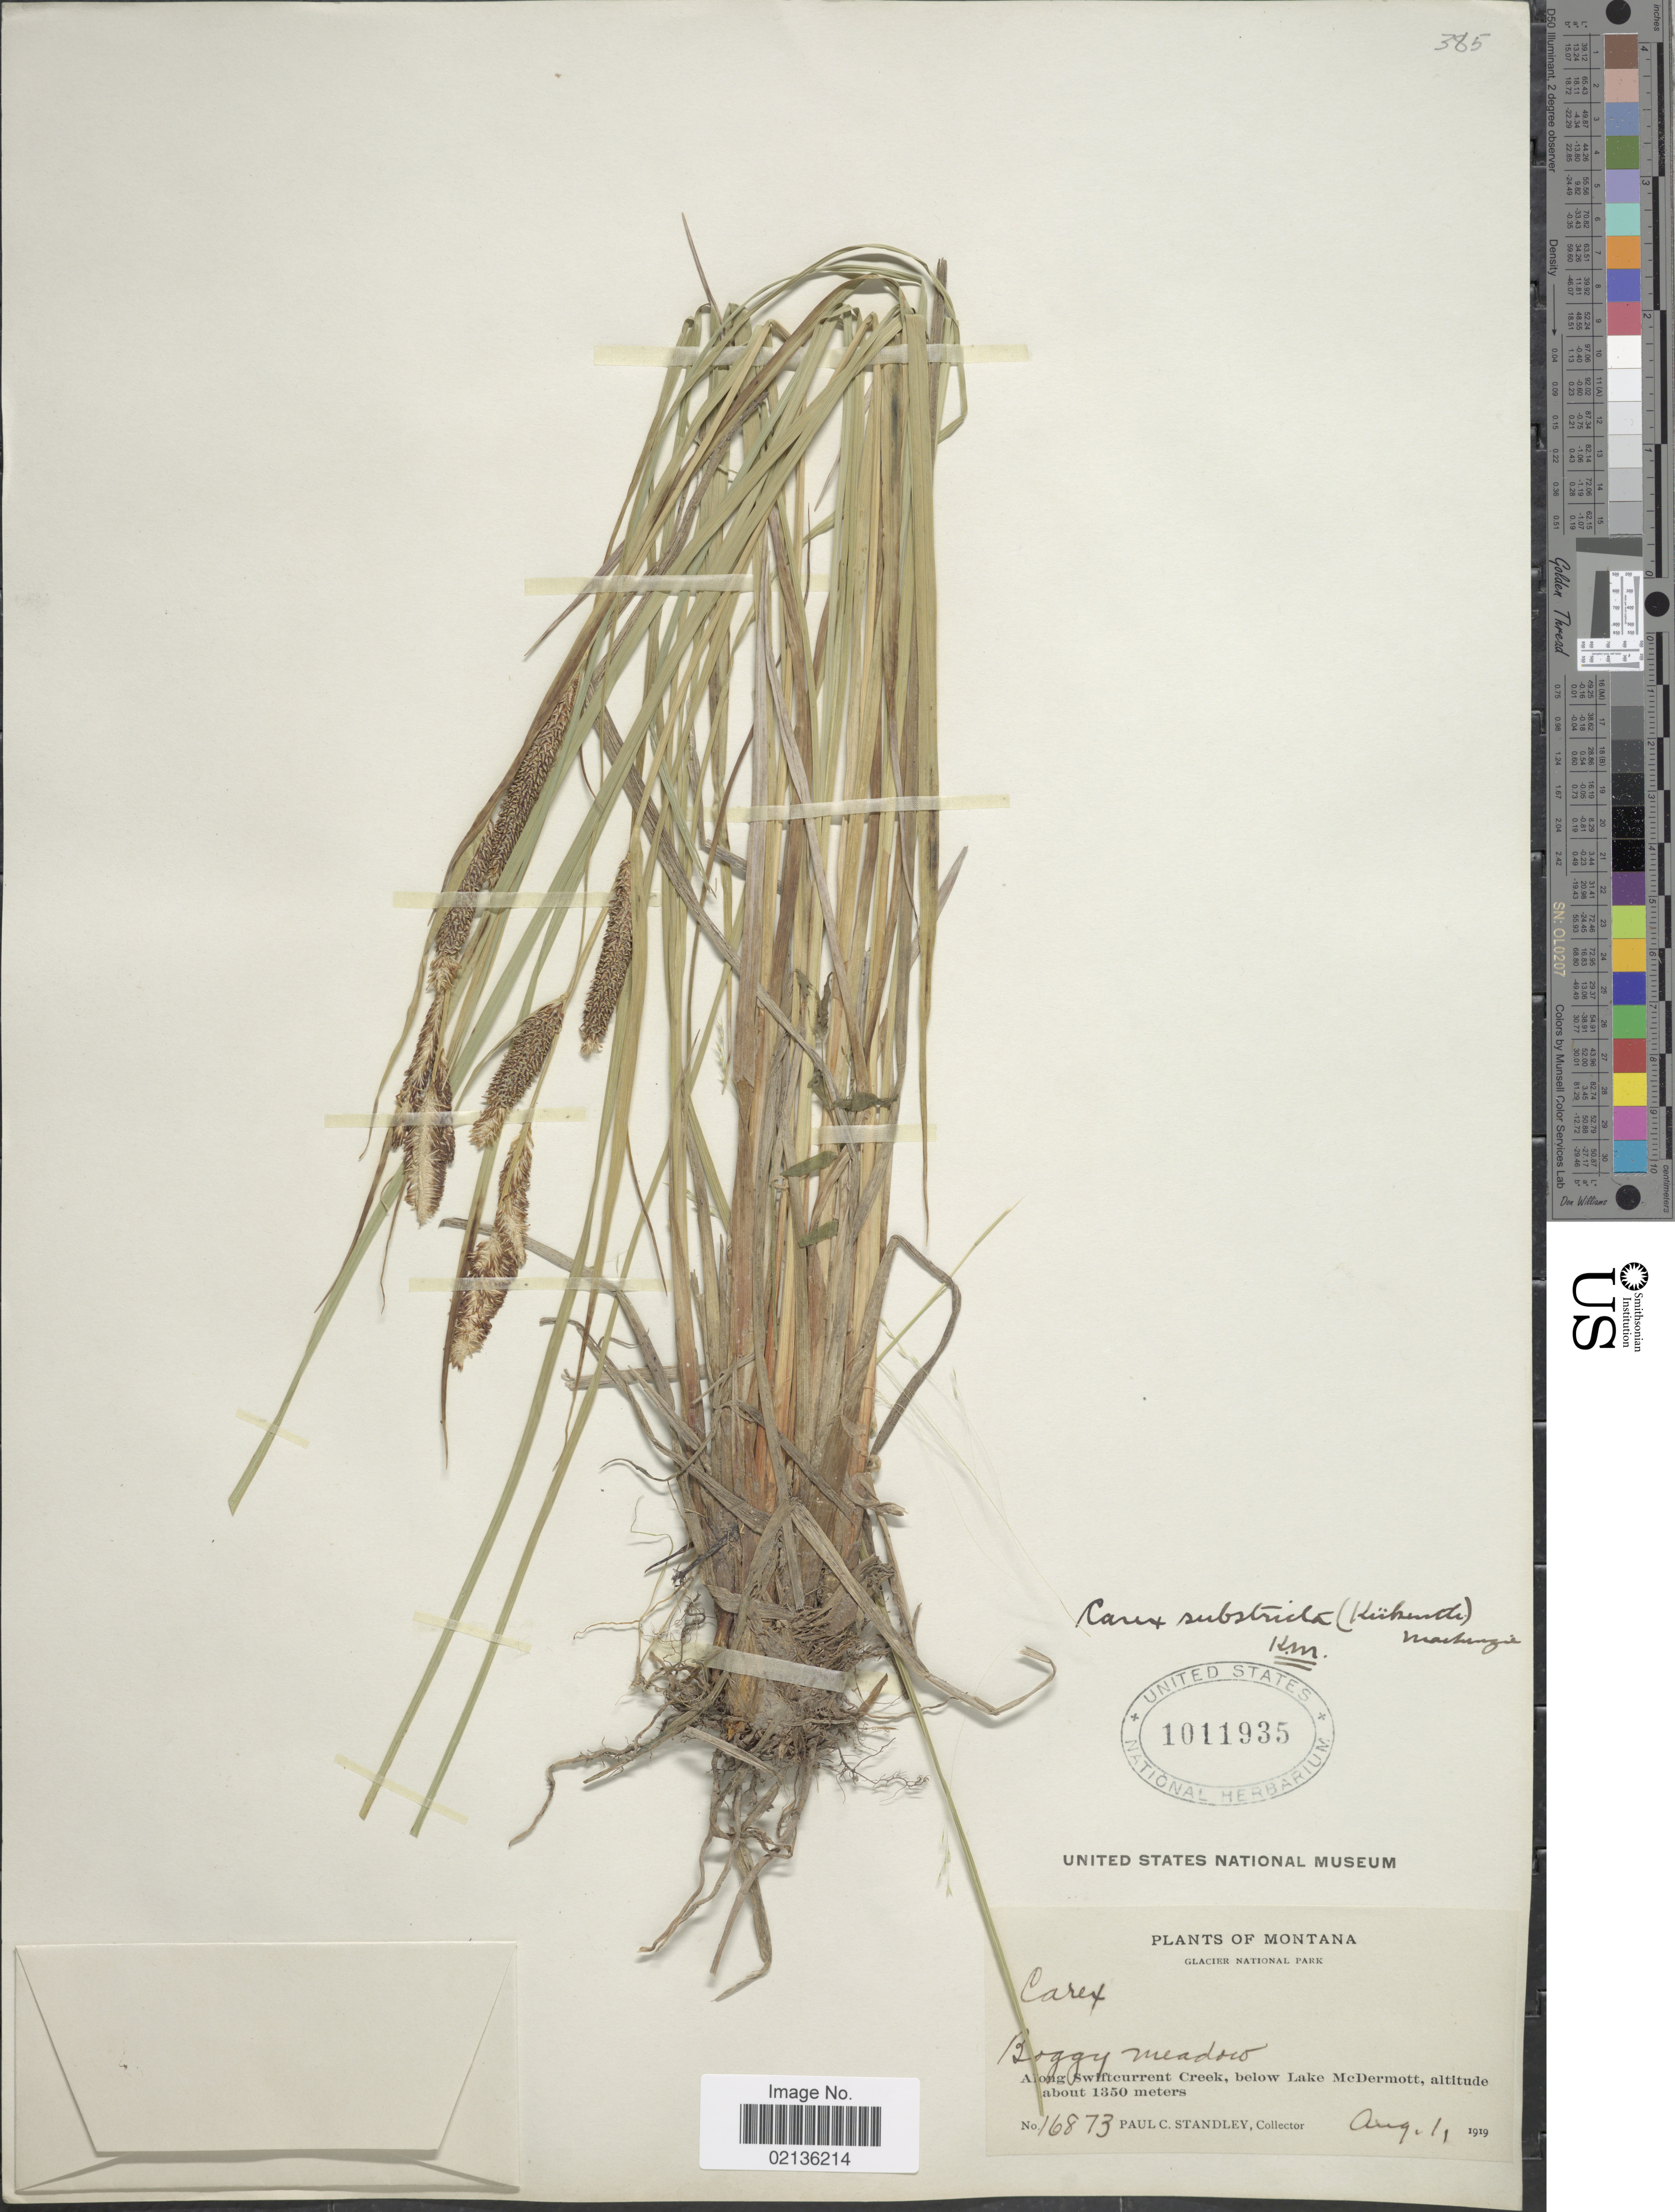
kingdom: Plantae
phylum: Tracheophyta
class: Liliopsida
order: Poales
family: Cyperaceae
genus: Carex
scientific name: Carex aquatilis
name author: Wahlenb.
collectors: P. C. Standley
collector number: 16873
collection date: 1919-08-01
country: United States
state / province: Montana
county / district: Glacier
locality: Glacier National Park, along Swiftcurrent Creek, below Lake McDermott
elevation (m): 1350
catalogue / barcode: US 1011935